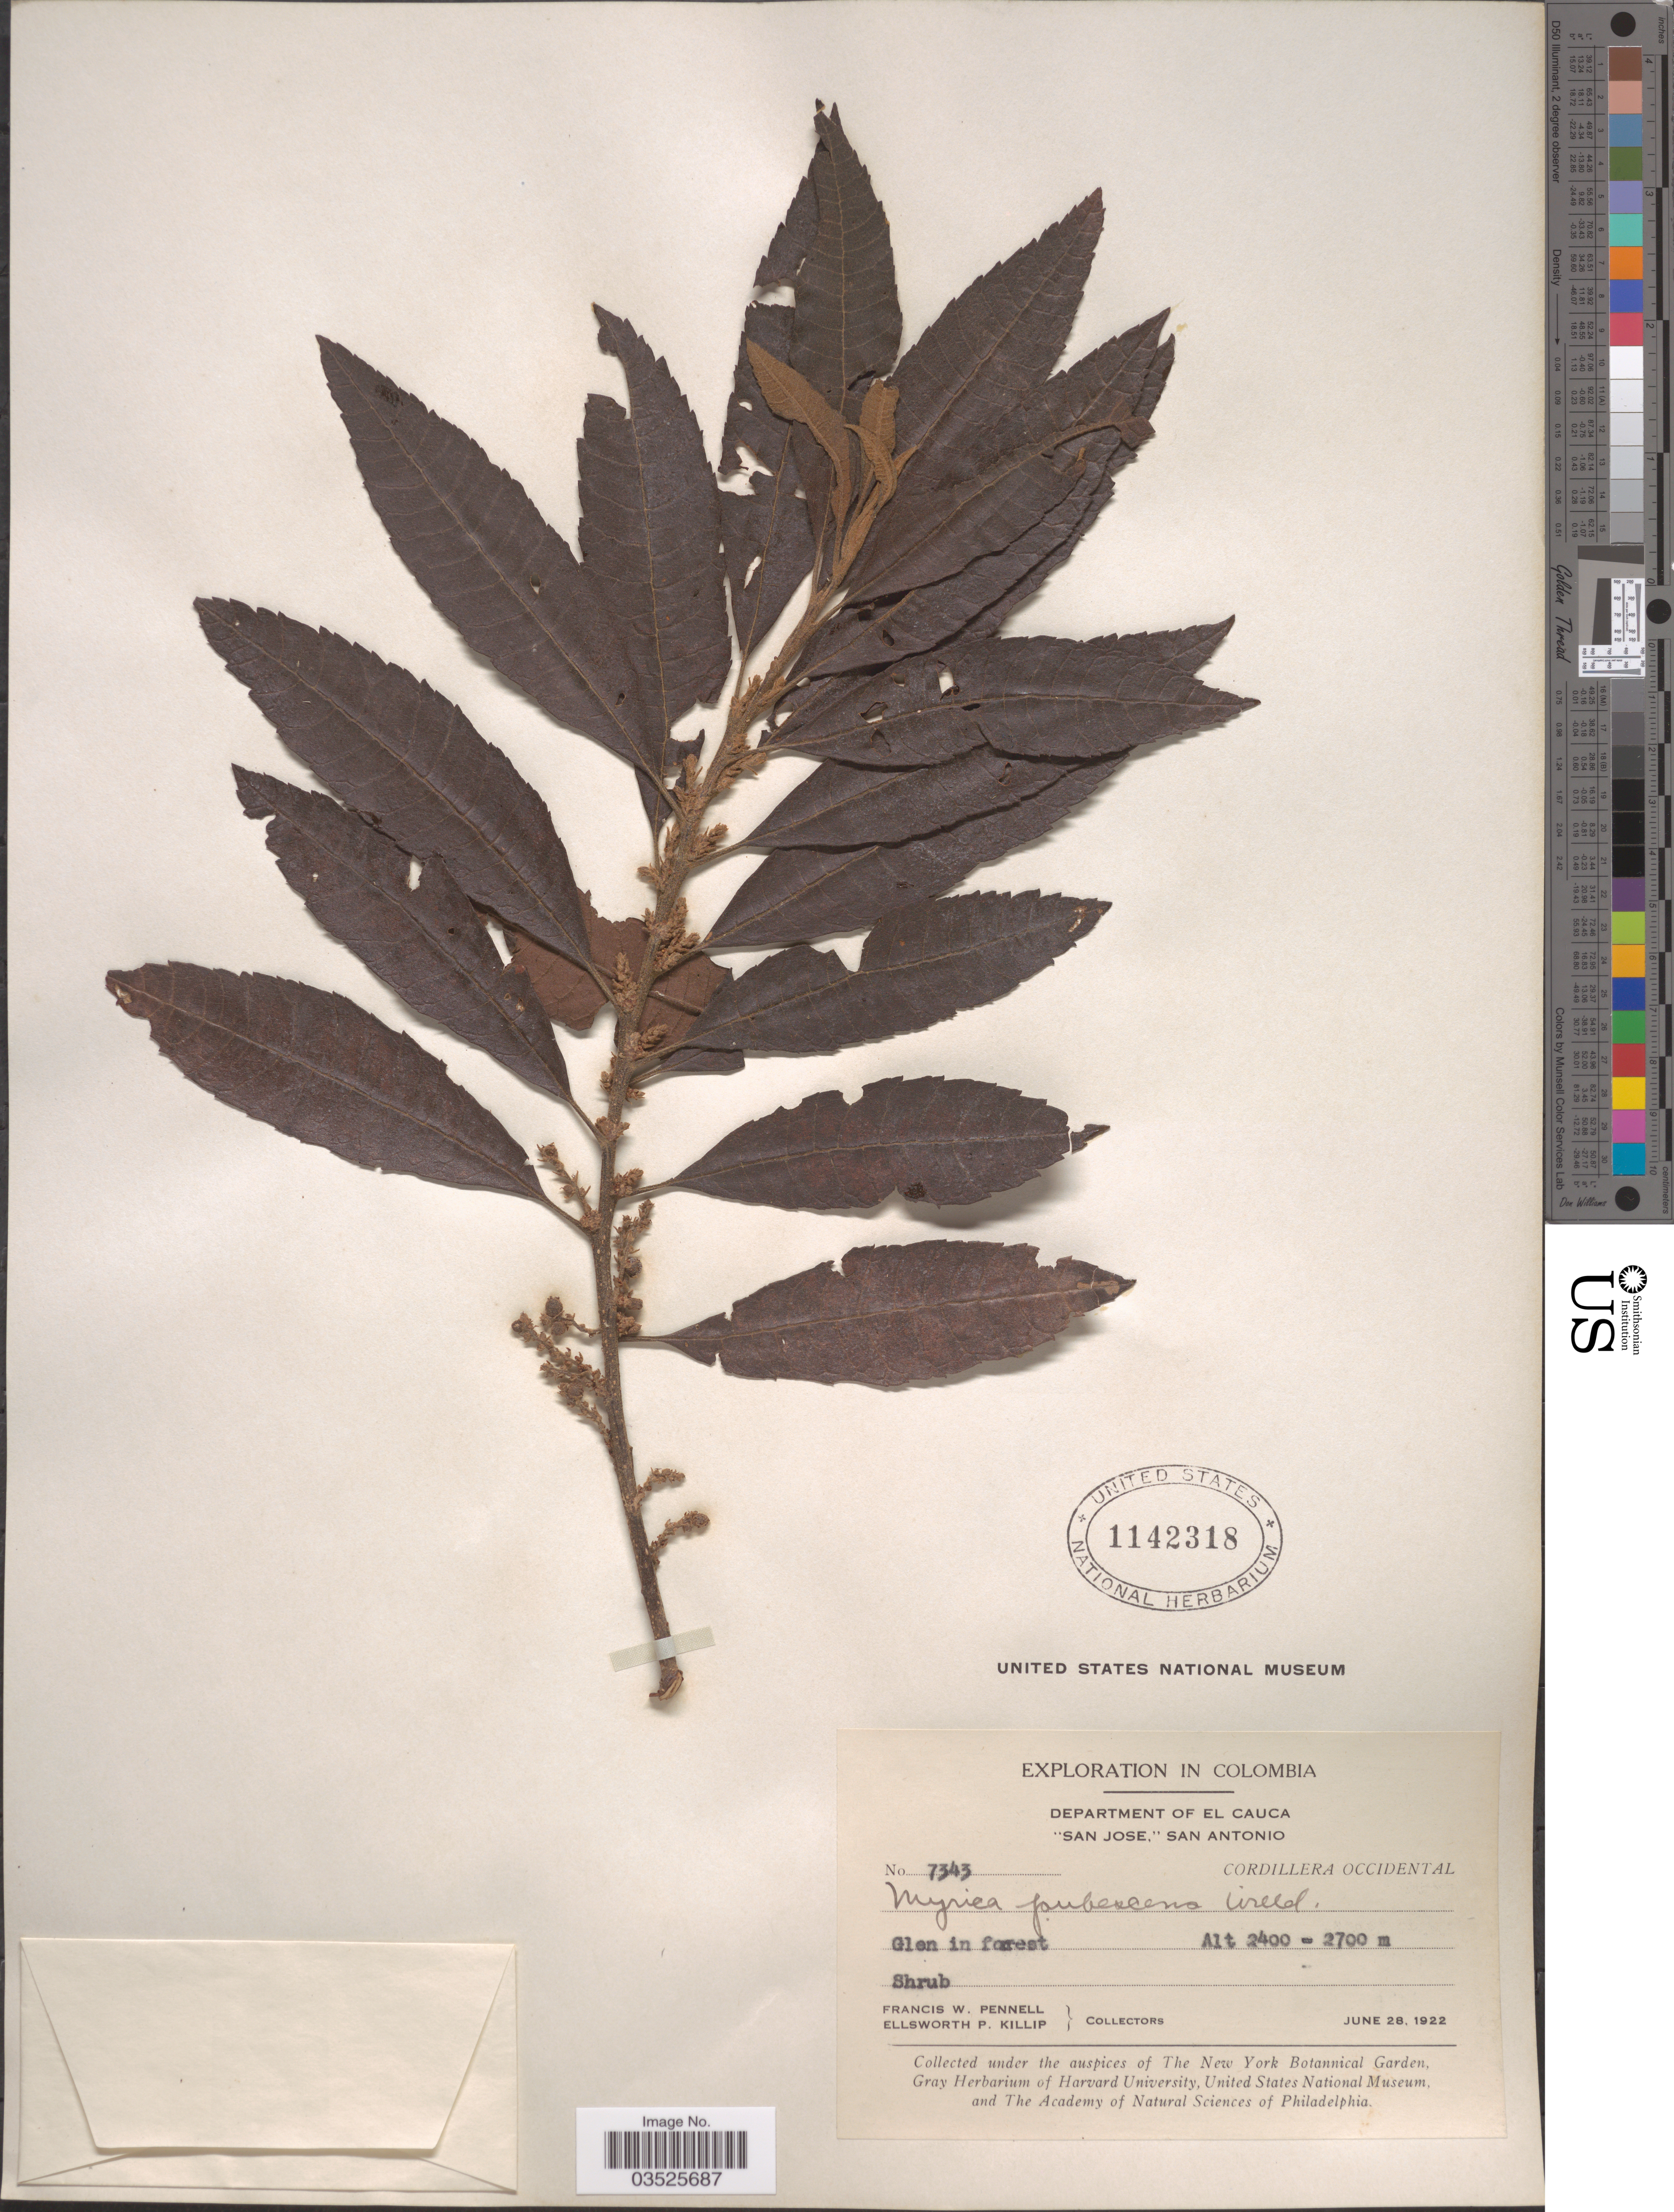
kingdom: Plantae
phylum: Tracheophyta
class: Magnoliopsida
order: Fagales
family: Myricaceae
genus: Morella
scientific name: Morella pubescens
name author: (Humb. & Bonpl. ex Willd.) Wilbur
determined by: Strong, M. T., (US), Smithsonian Institution - National Museum of Natural History (UNITED STATES)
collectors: F. W. Pennell & E. P. Killip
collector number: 7343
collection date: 1922-06-28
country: Colombia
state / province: Cauca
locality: Department of El Cauca, 'San Jose,' San Antonio. Cordillera Occidental. Glen in forest.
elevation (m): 2400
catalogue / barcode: US 1142318